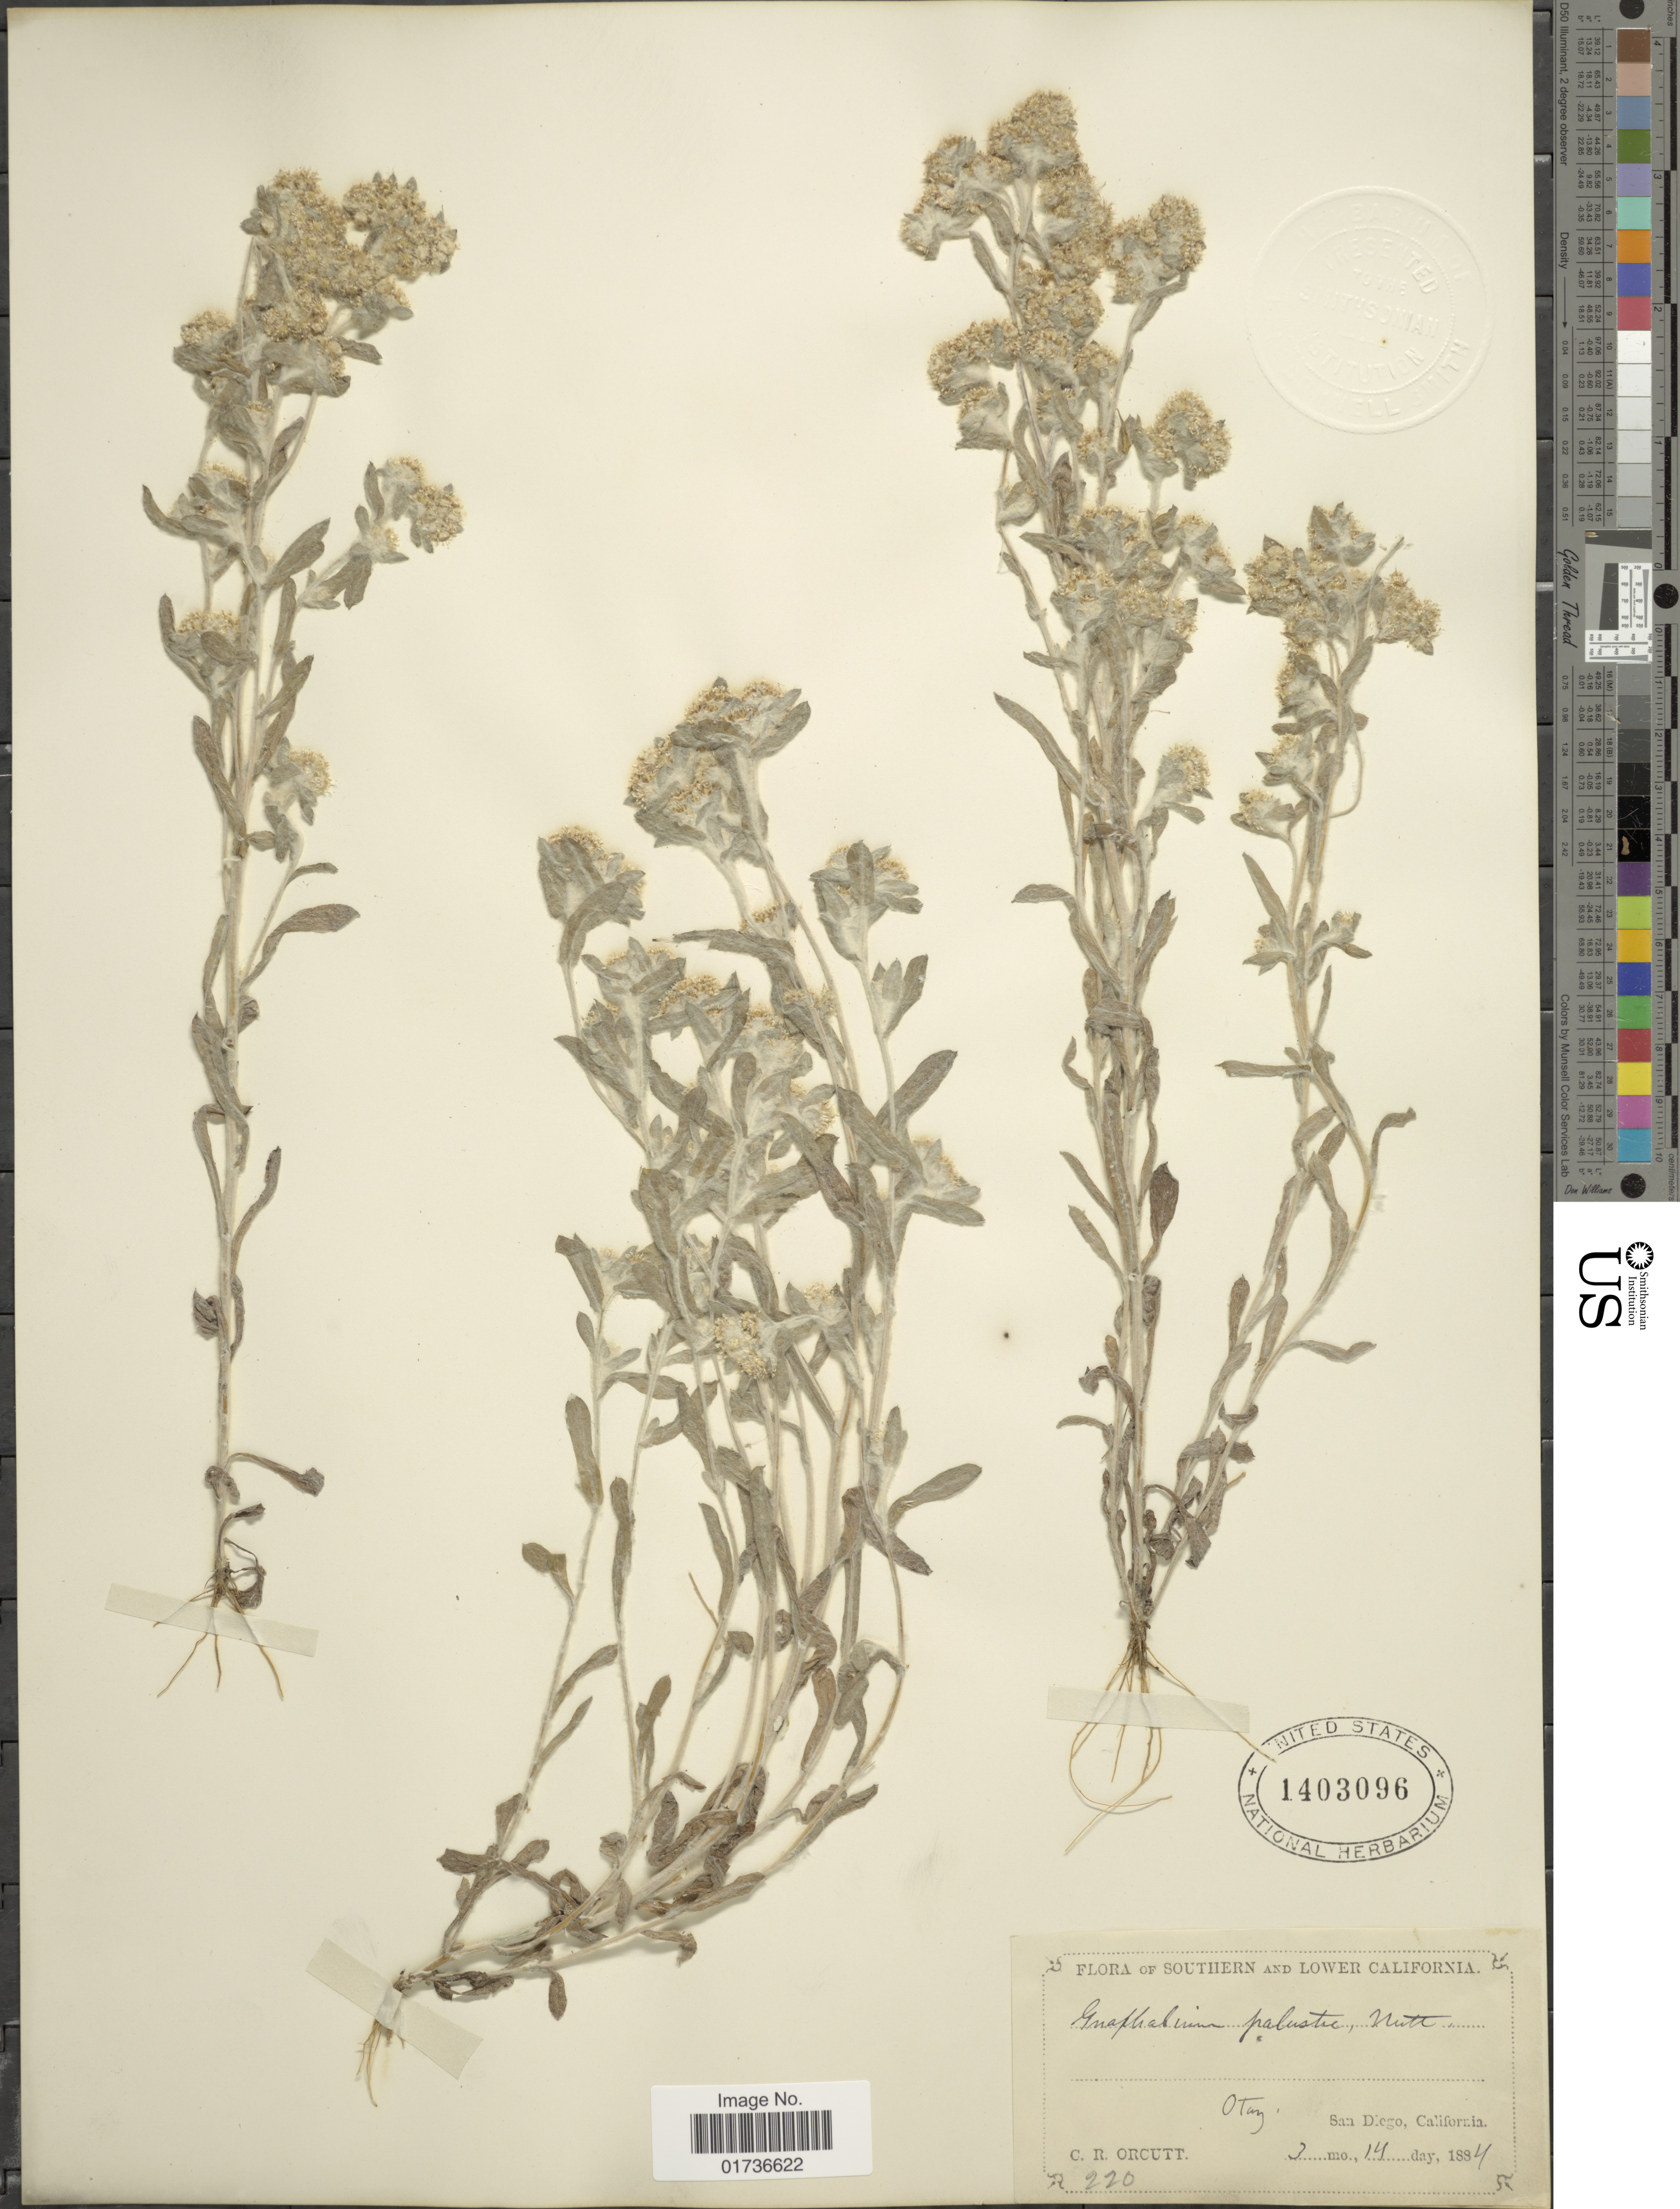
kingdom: Plantae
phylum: Tracheophyta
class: Magnoliopsida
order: Asterales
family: Asteraceae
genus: Gnaphalium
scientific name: Gnaphalium palustre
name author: Nutt.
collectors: C. R. Orcutt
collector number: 220*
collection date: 1884-03-14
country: United States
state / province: California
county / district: San Diego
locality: Otay, San Diego, Southern and Lower California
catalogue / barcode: US 1403096